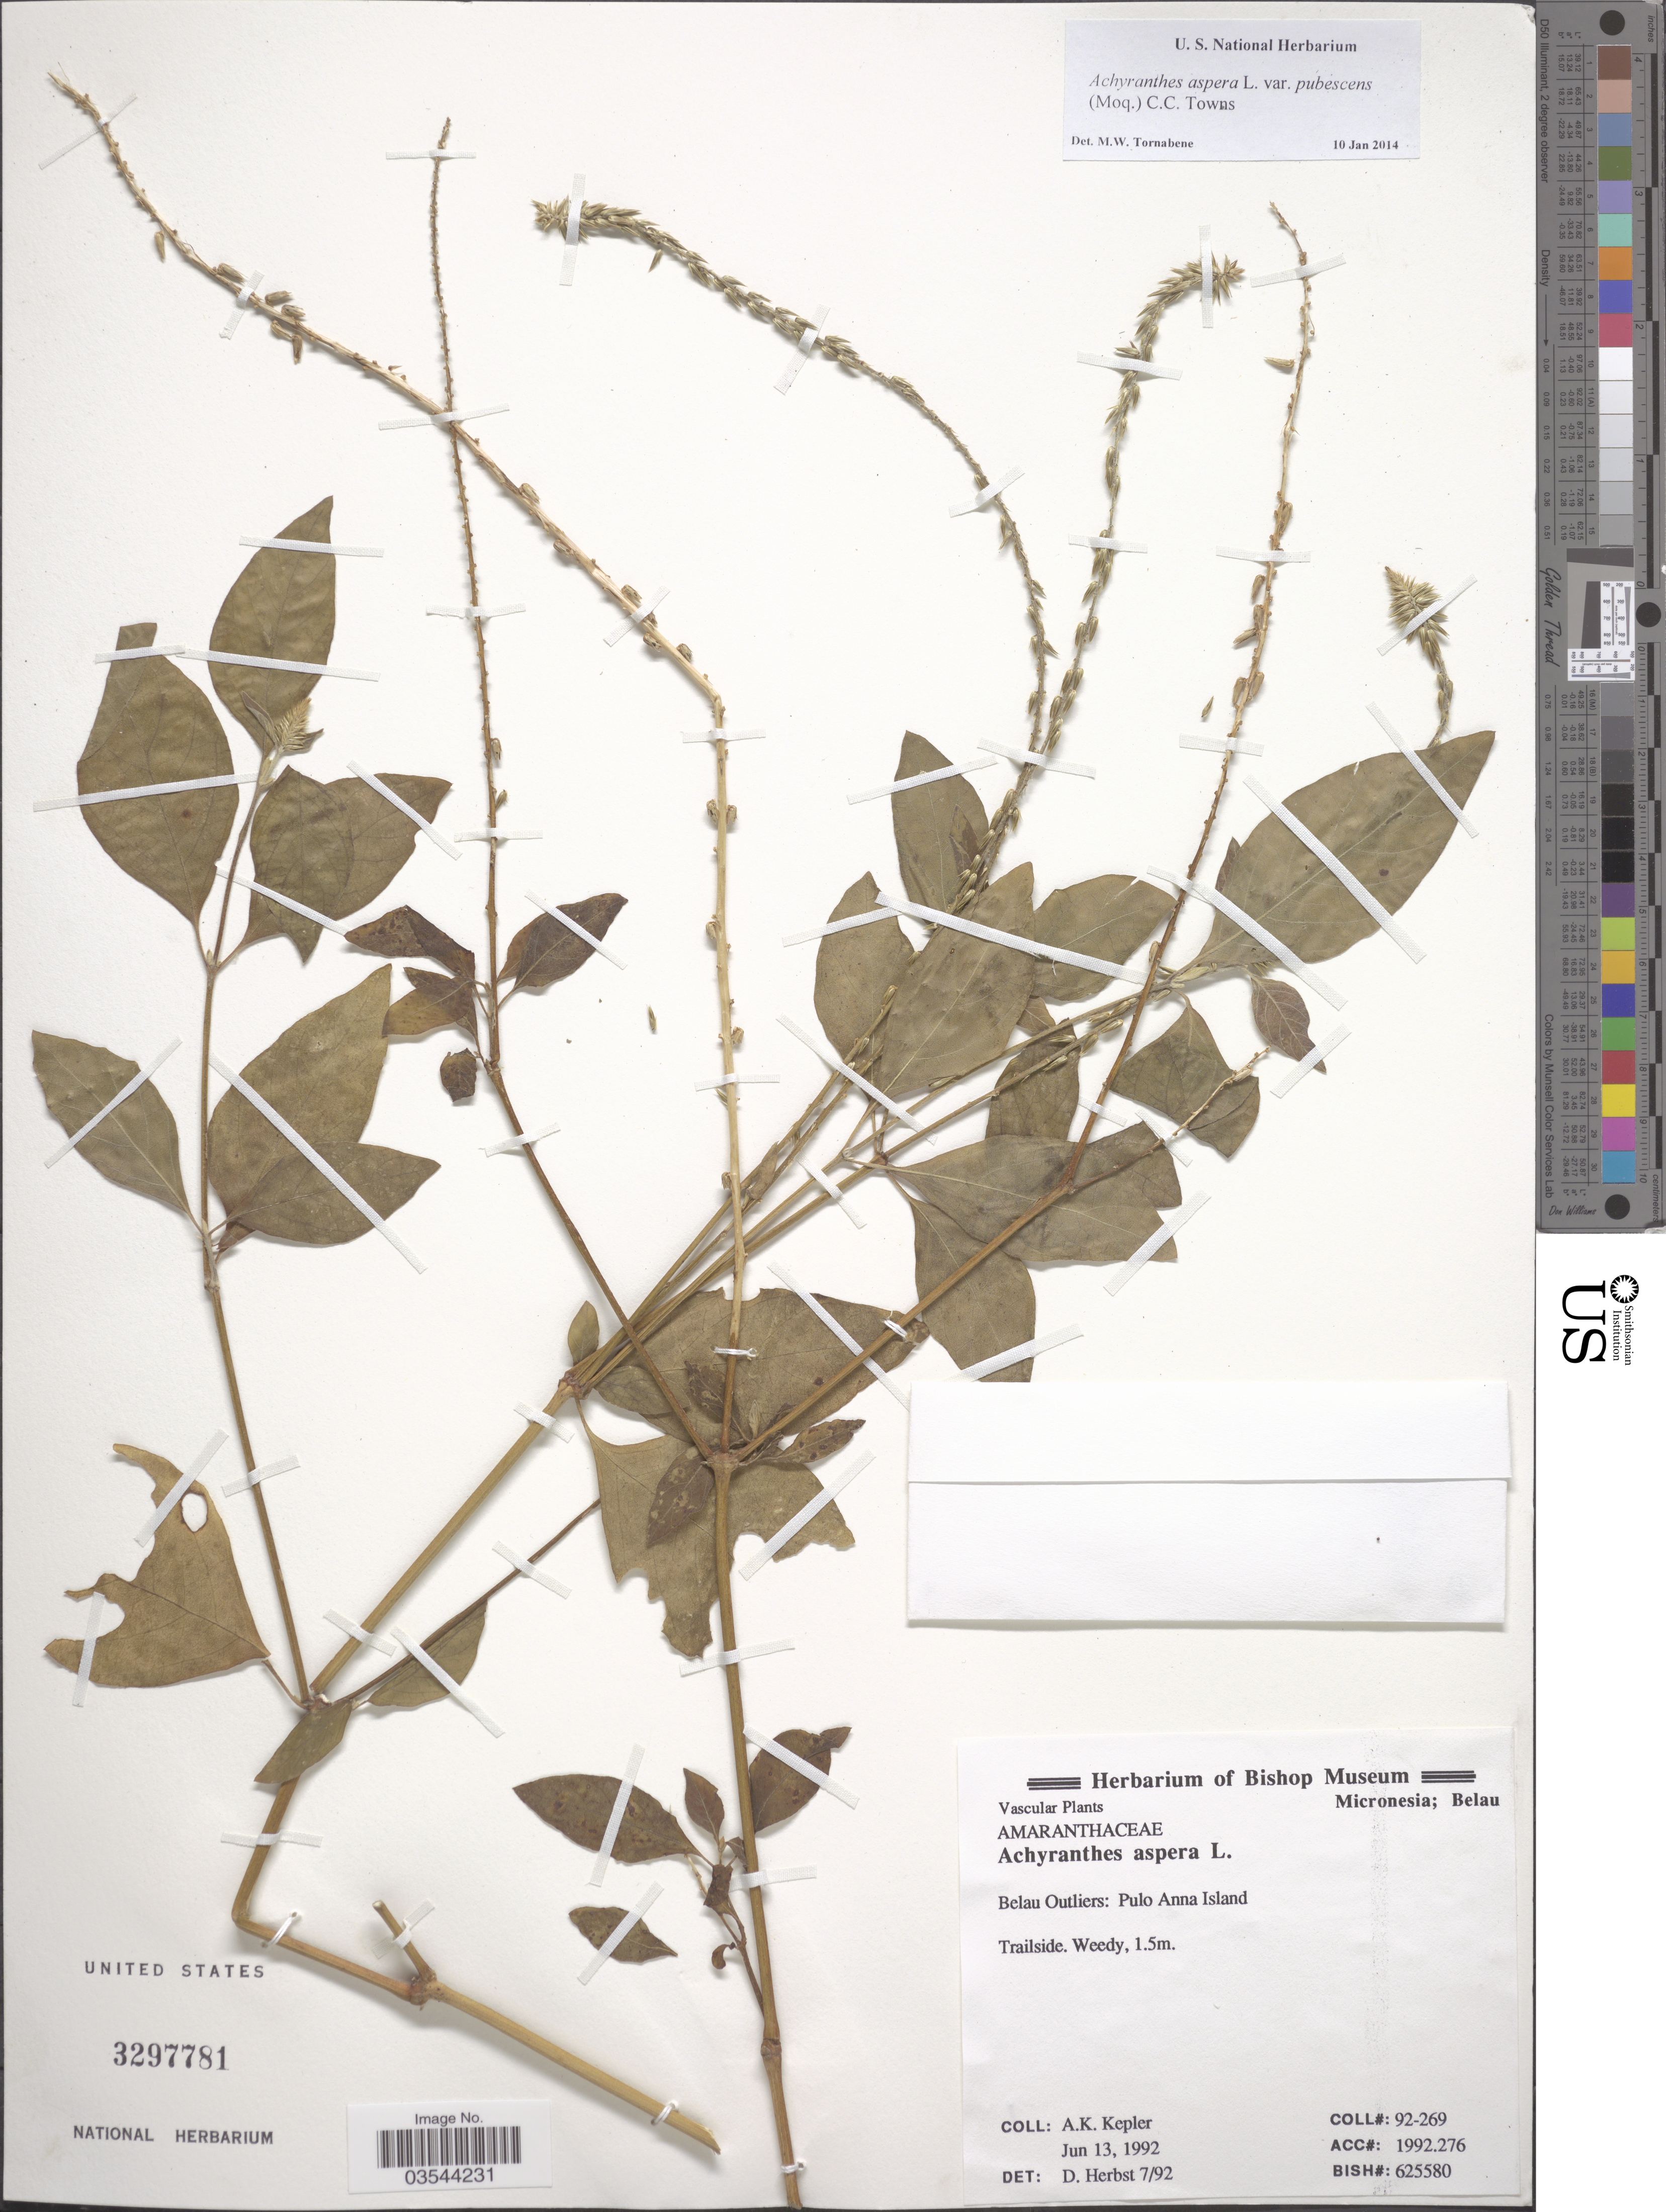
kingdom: Plantae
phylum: Tracheophyta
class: Magnoliopsida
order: Caryophyllales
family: Amaranthaceae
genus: Achyranthes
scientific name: Achyranthes aspera var. pubescens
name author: (Moq.) M. Gómez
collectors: A. K. Kepler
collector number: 92-269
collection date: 1992-06-13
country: Palau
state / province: Belau Outliers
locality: Pulo Anna Island. Trailside.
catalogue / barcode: US 3297781